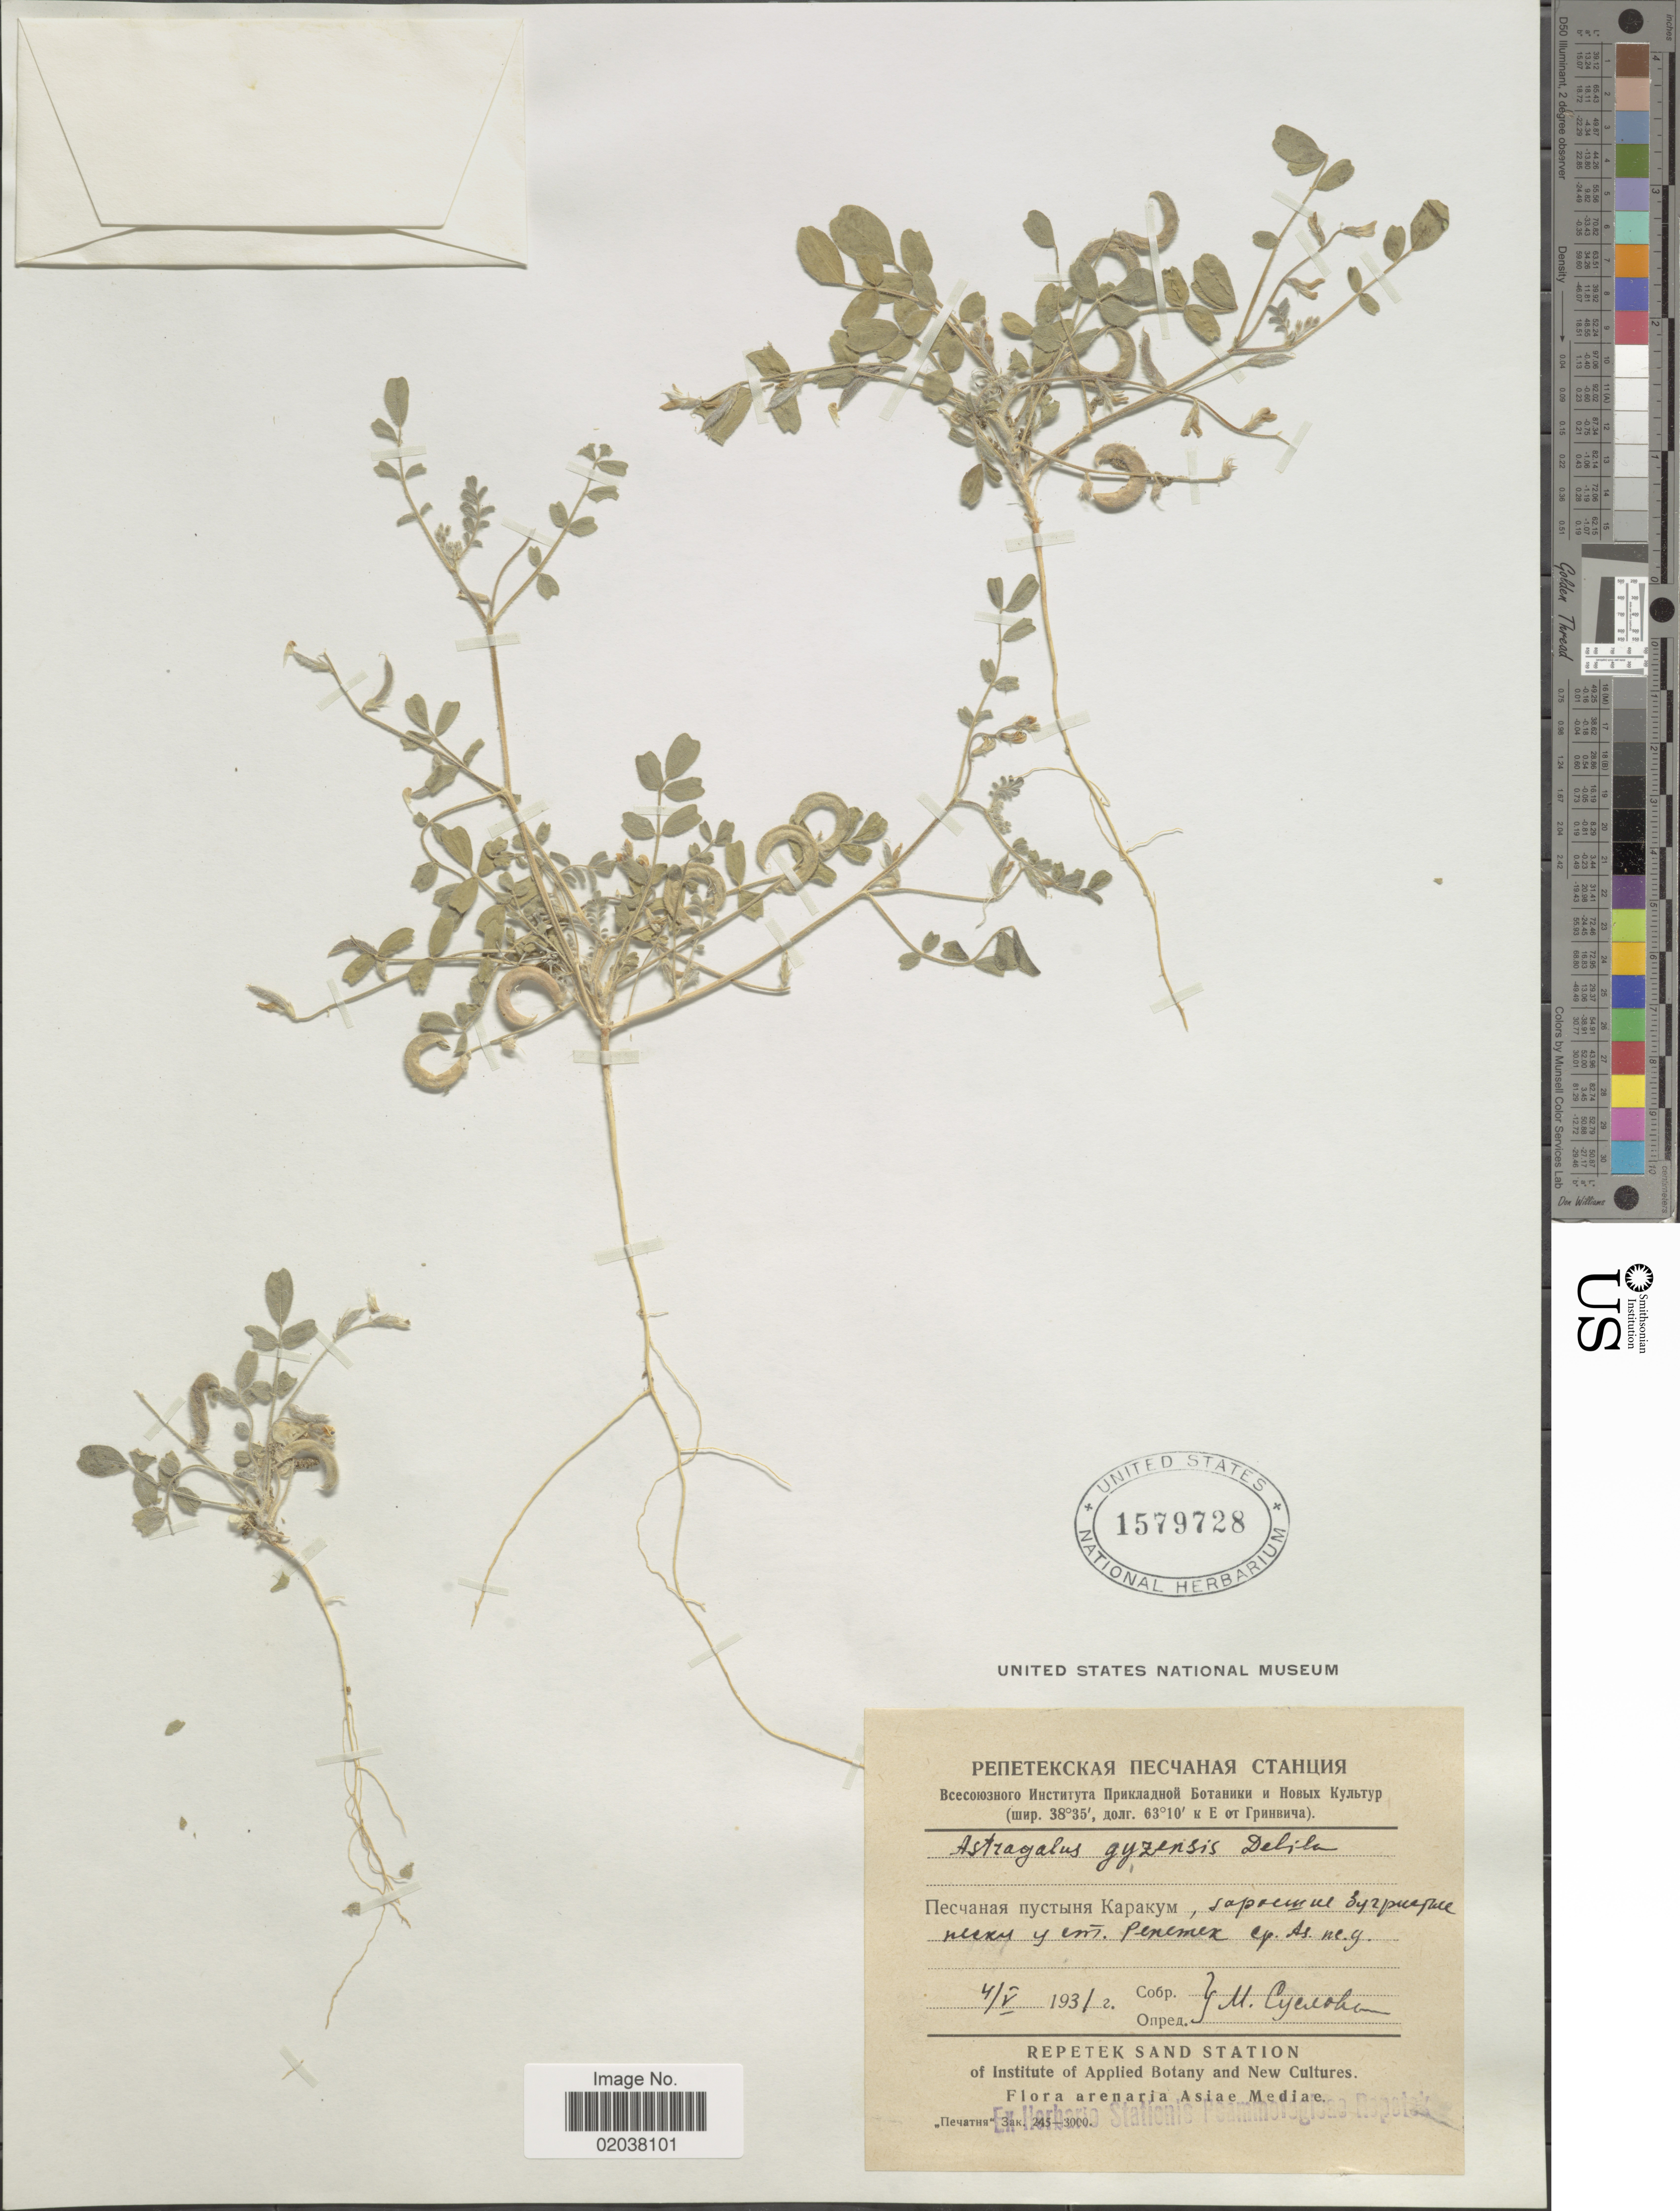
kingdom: Plantae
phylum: Tracheophyta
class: Magnoliopsida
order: Fabales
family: Fabaceae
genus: Astragalus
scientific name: Astragalus gyzensis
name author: Delile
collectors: M. Suslova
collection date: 1931-05-04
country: Turkmenistan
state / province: Lebap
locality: Karakum Desert. Repetek Station.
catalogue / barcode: US 1579728